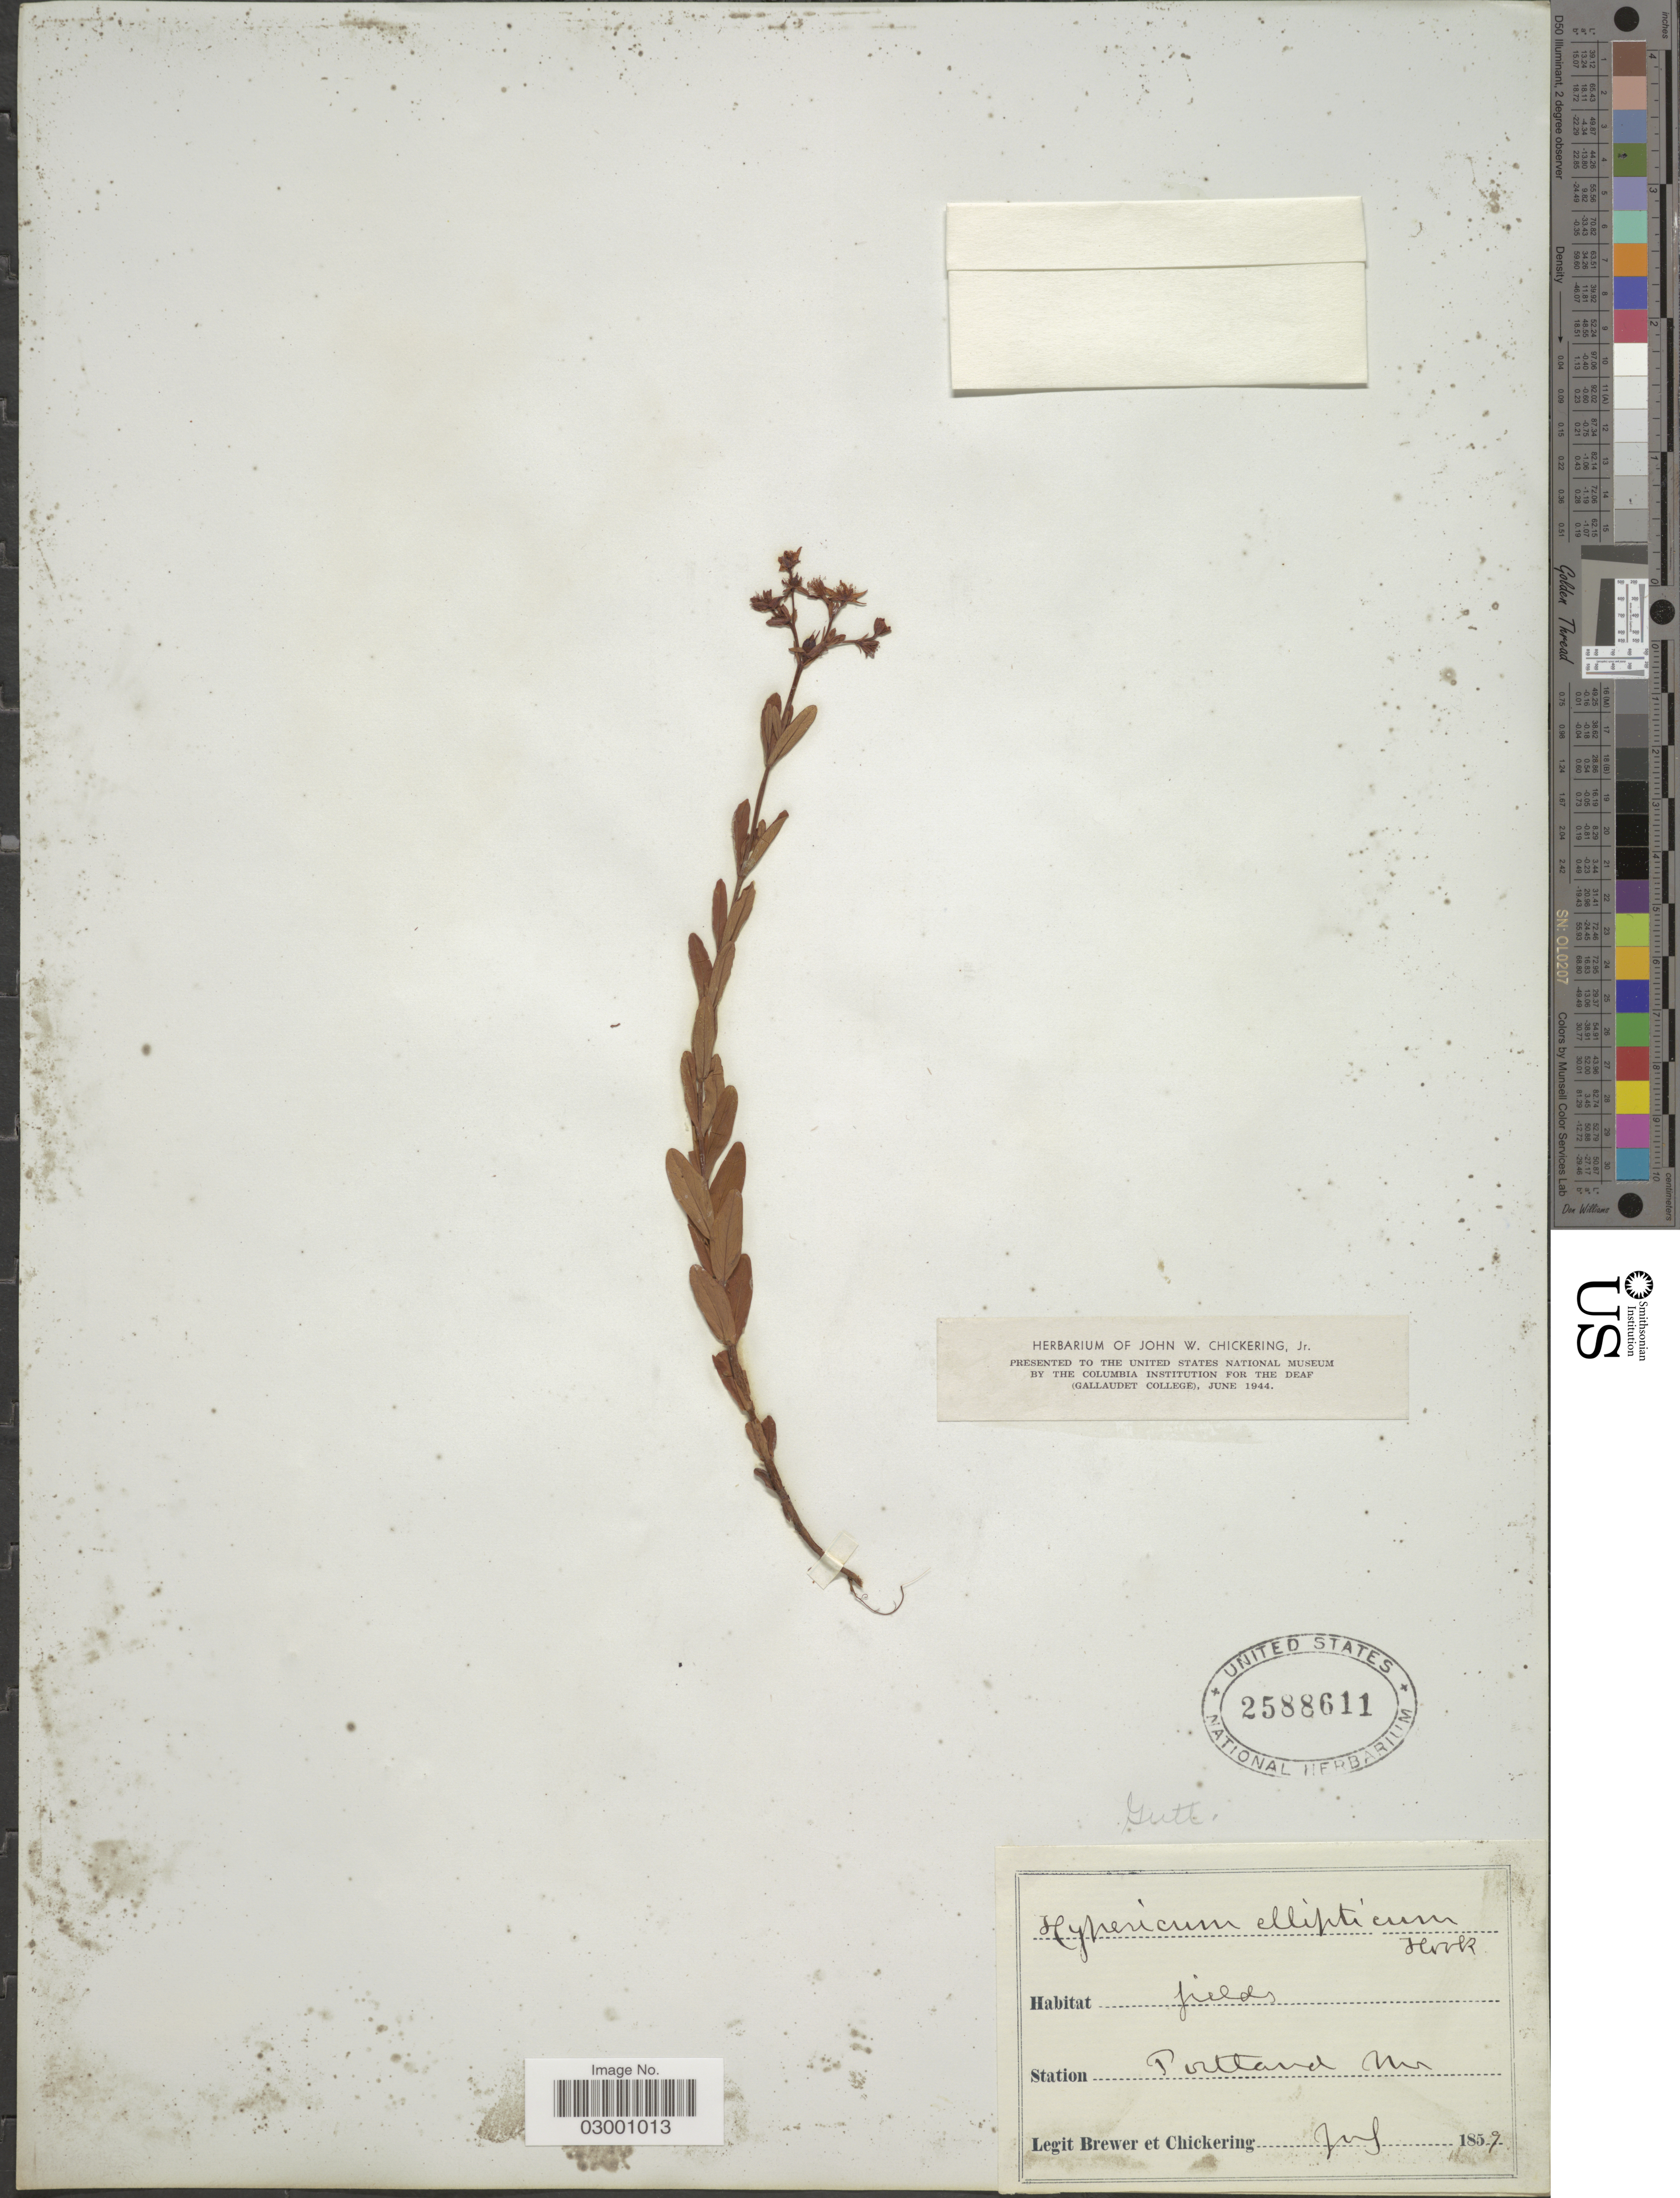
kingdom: Plantae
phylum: Tracheophyta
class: Magnoliopsida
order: Malpighiales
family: Hypericaceae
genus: Hypericum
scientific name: Hypericum ellipticum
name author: Hook.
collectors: -. Brewer & J. Chickering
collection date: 1859-07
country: United States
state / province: Maine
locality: Station Portland.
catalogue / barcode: US 2588611